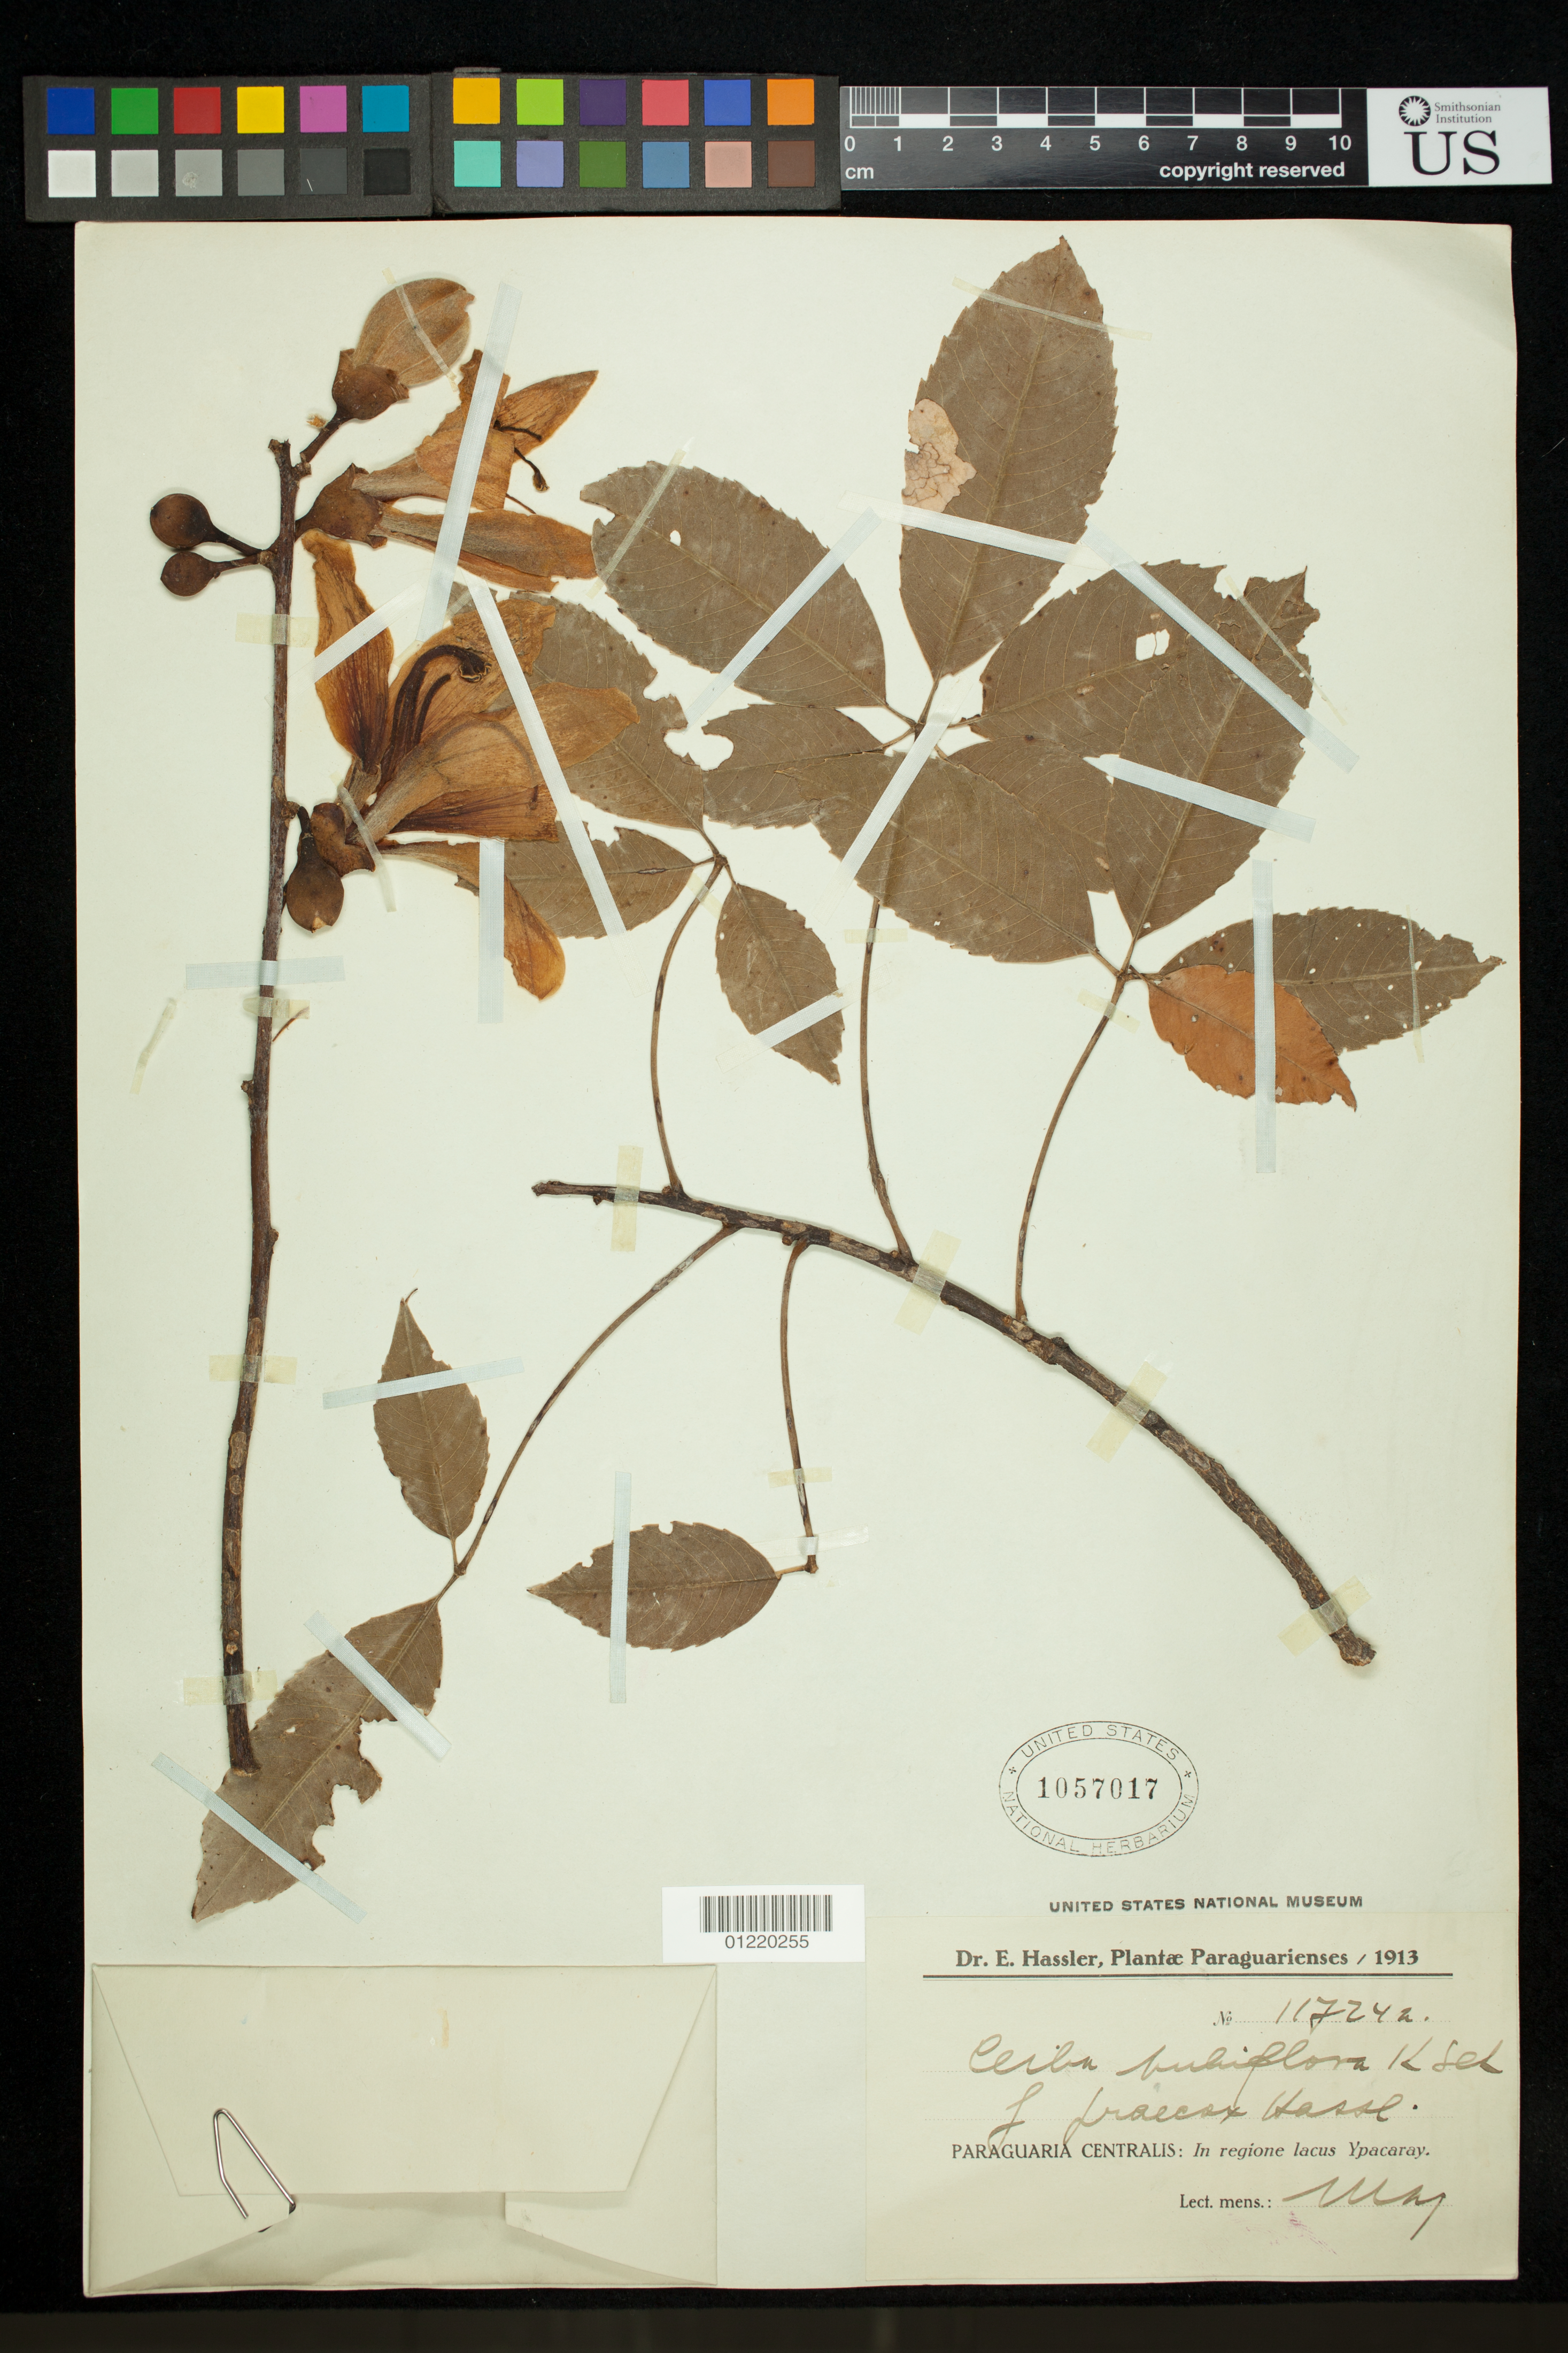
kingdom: Plantae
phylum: Tracheophyta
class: Magnoliopsida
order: Malvales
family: Malvaceae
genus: Ceiba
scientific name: Ceiba pubiflora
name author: (A. St.-Hil.) K. Schum.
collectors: E. Hassler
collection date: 1913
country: Paraguay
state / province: Central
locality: Paraguaria Centralis: In regione lacus Ypacaray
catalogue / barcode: US 1057017